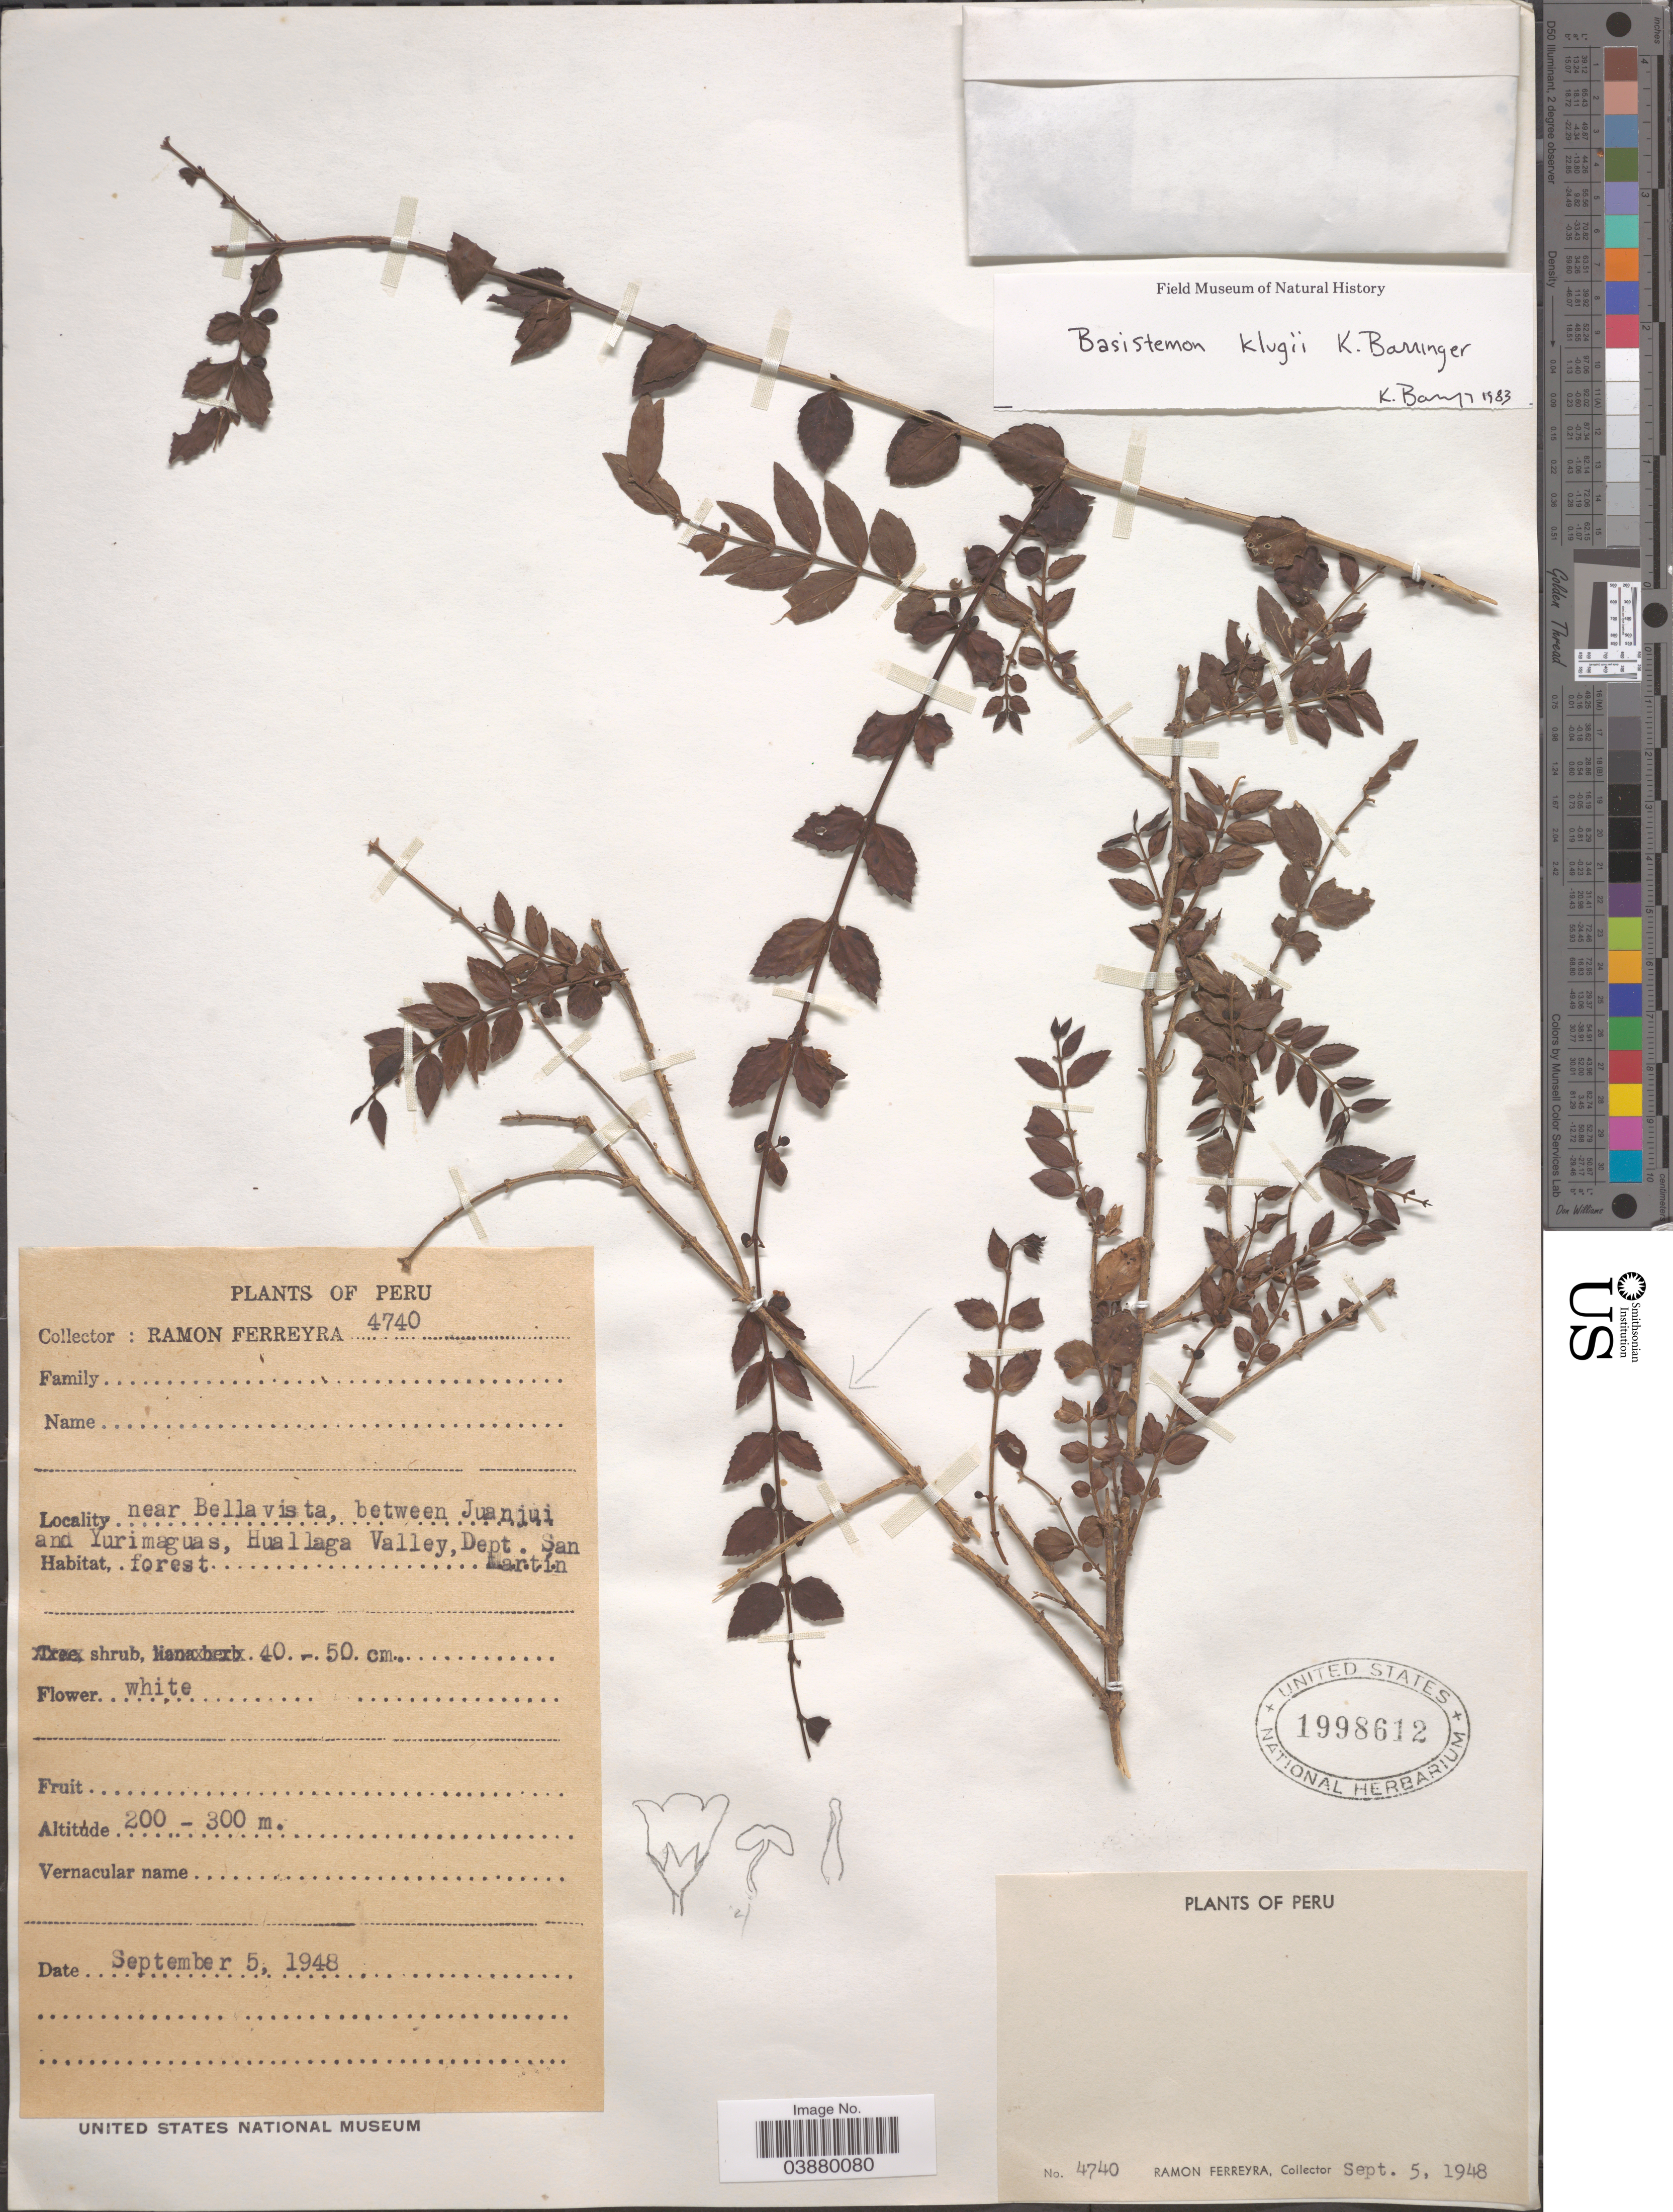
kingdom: Plantae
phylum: Tracheophyta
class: Magnoliopsida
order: Lamiales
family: Plantaginaceae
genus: Basistemon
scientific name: Basistemon klugii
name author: Barringer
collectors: R. A. Ferreyra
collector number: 4740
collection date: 1948-09-05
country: Peru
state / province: San Martín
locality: Near Bellavista, between Juanjui and Yurimaguas, Huallaga Valley, Dept. San Martin.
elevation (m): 200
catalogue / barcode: US 1998612